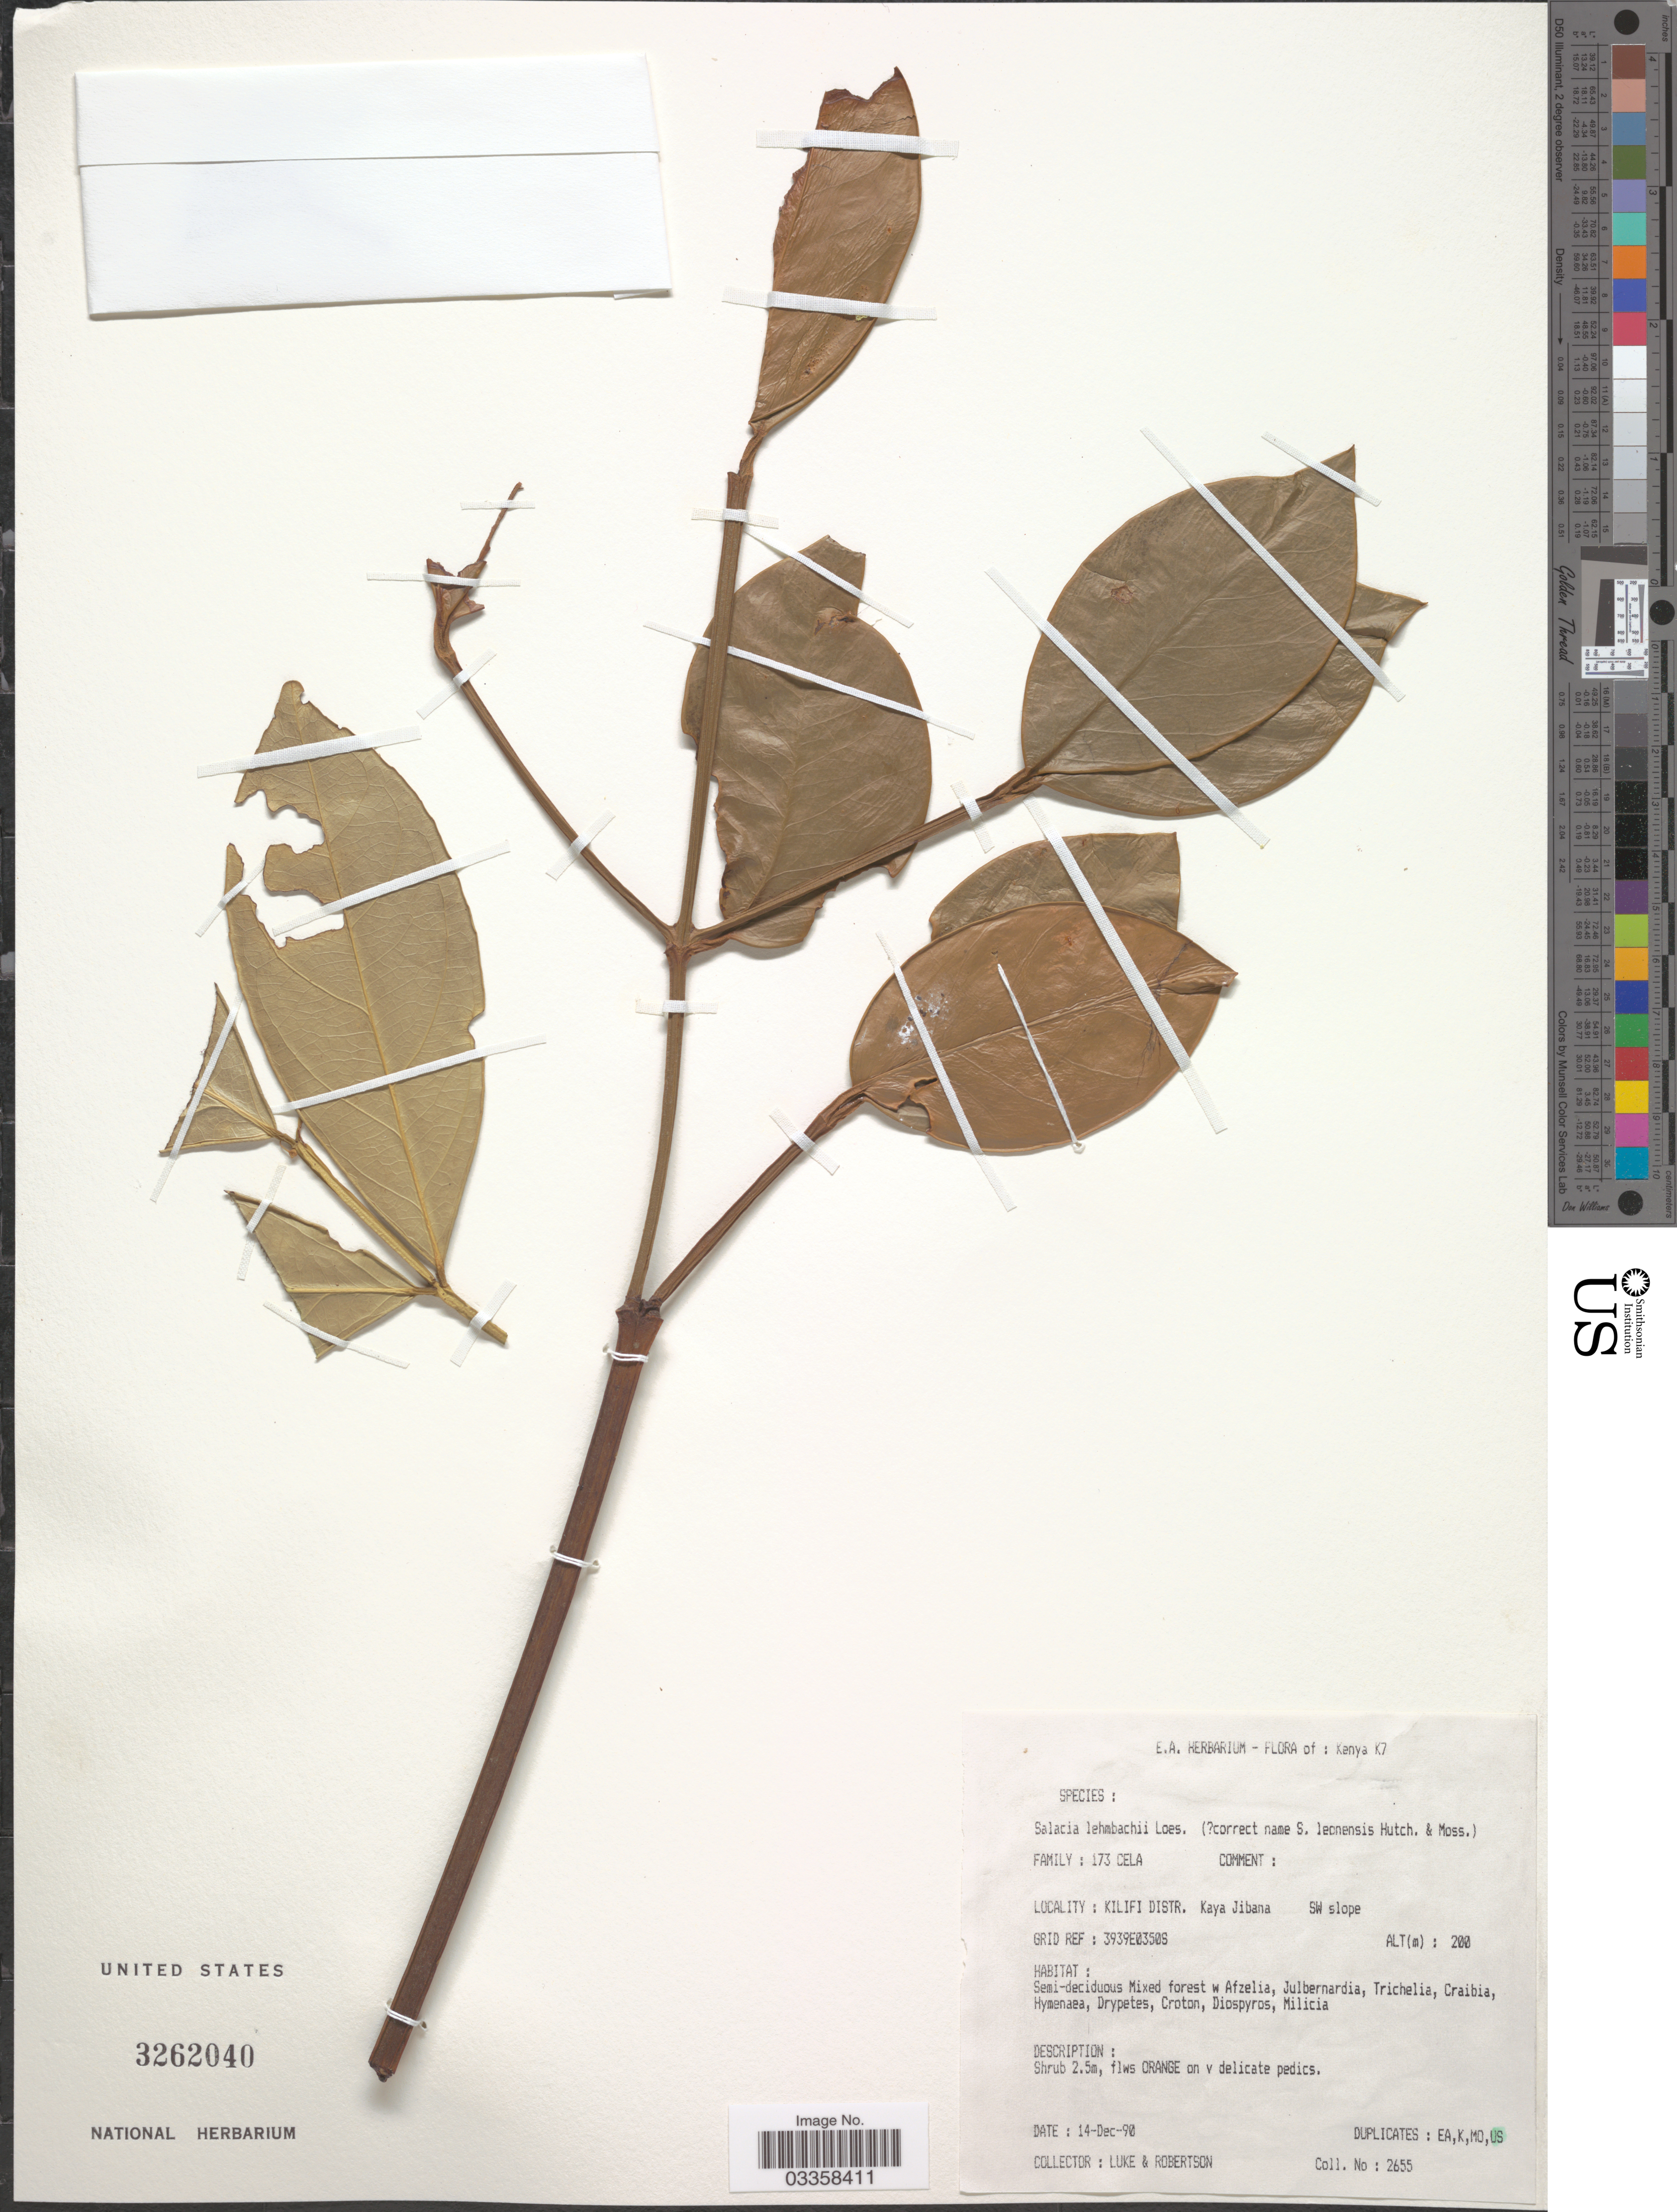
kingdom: Plantae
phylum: Tracheophyta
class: Magnoliopsida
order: Celastrales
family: Celastraceae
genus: Salacia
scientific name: Salacia lehmbachii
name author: Loes.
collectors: -. Luke & -. Robertson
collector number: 2655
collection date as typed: Transcribed d/m/y: 14/12/90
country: Kenya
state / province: Kilifi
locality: Kenya K7. Kilifi Distr. Kaya Jibana SW slope.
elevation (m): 200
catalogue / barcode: US 3262040